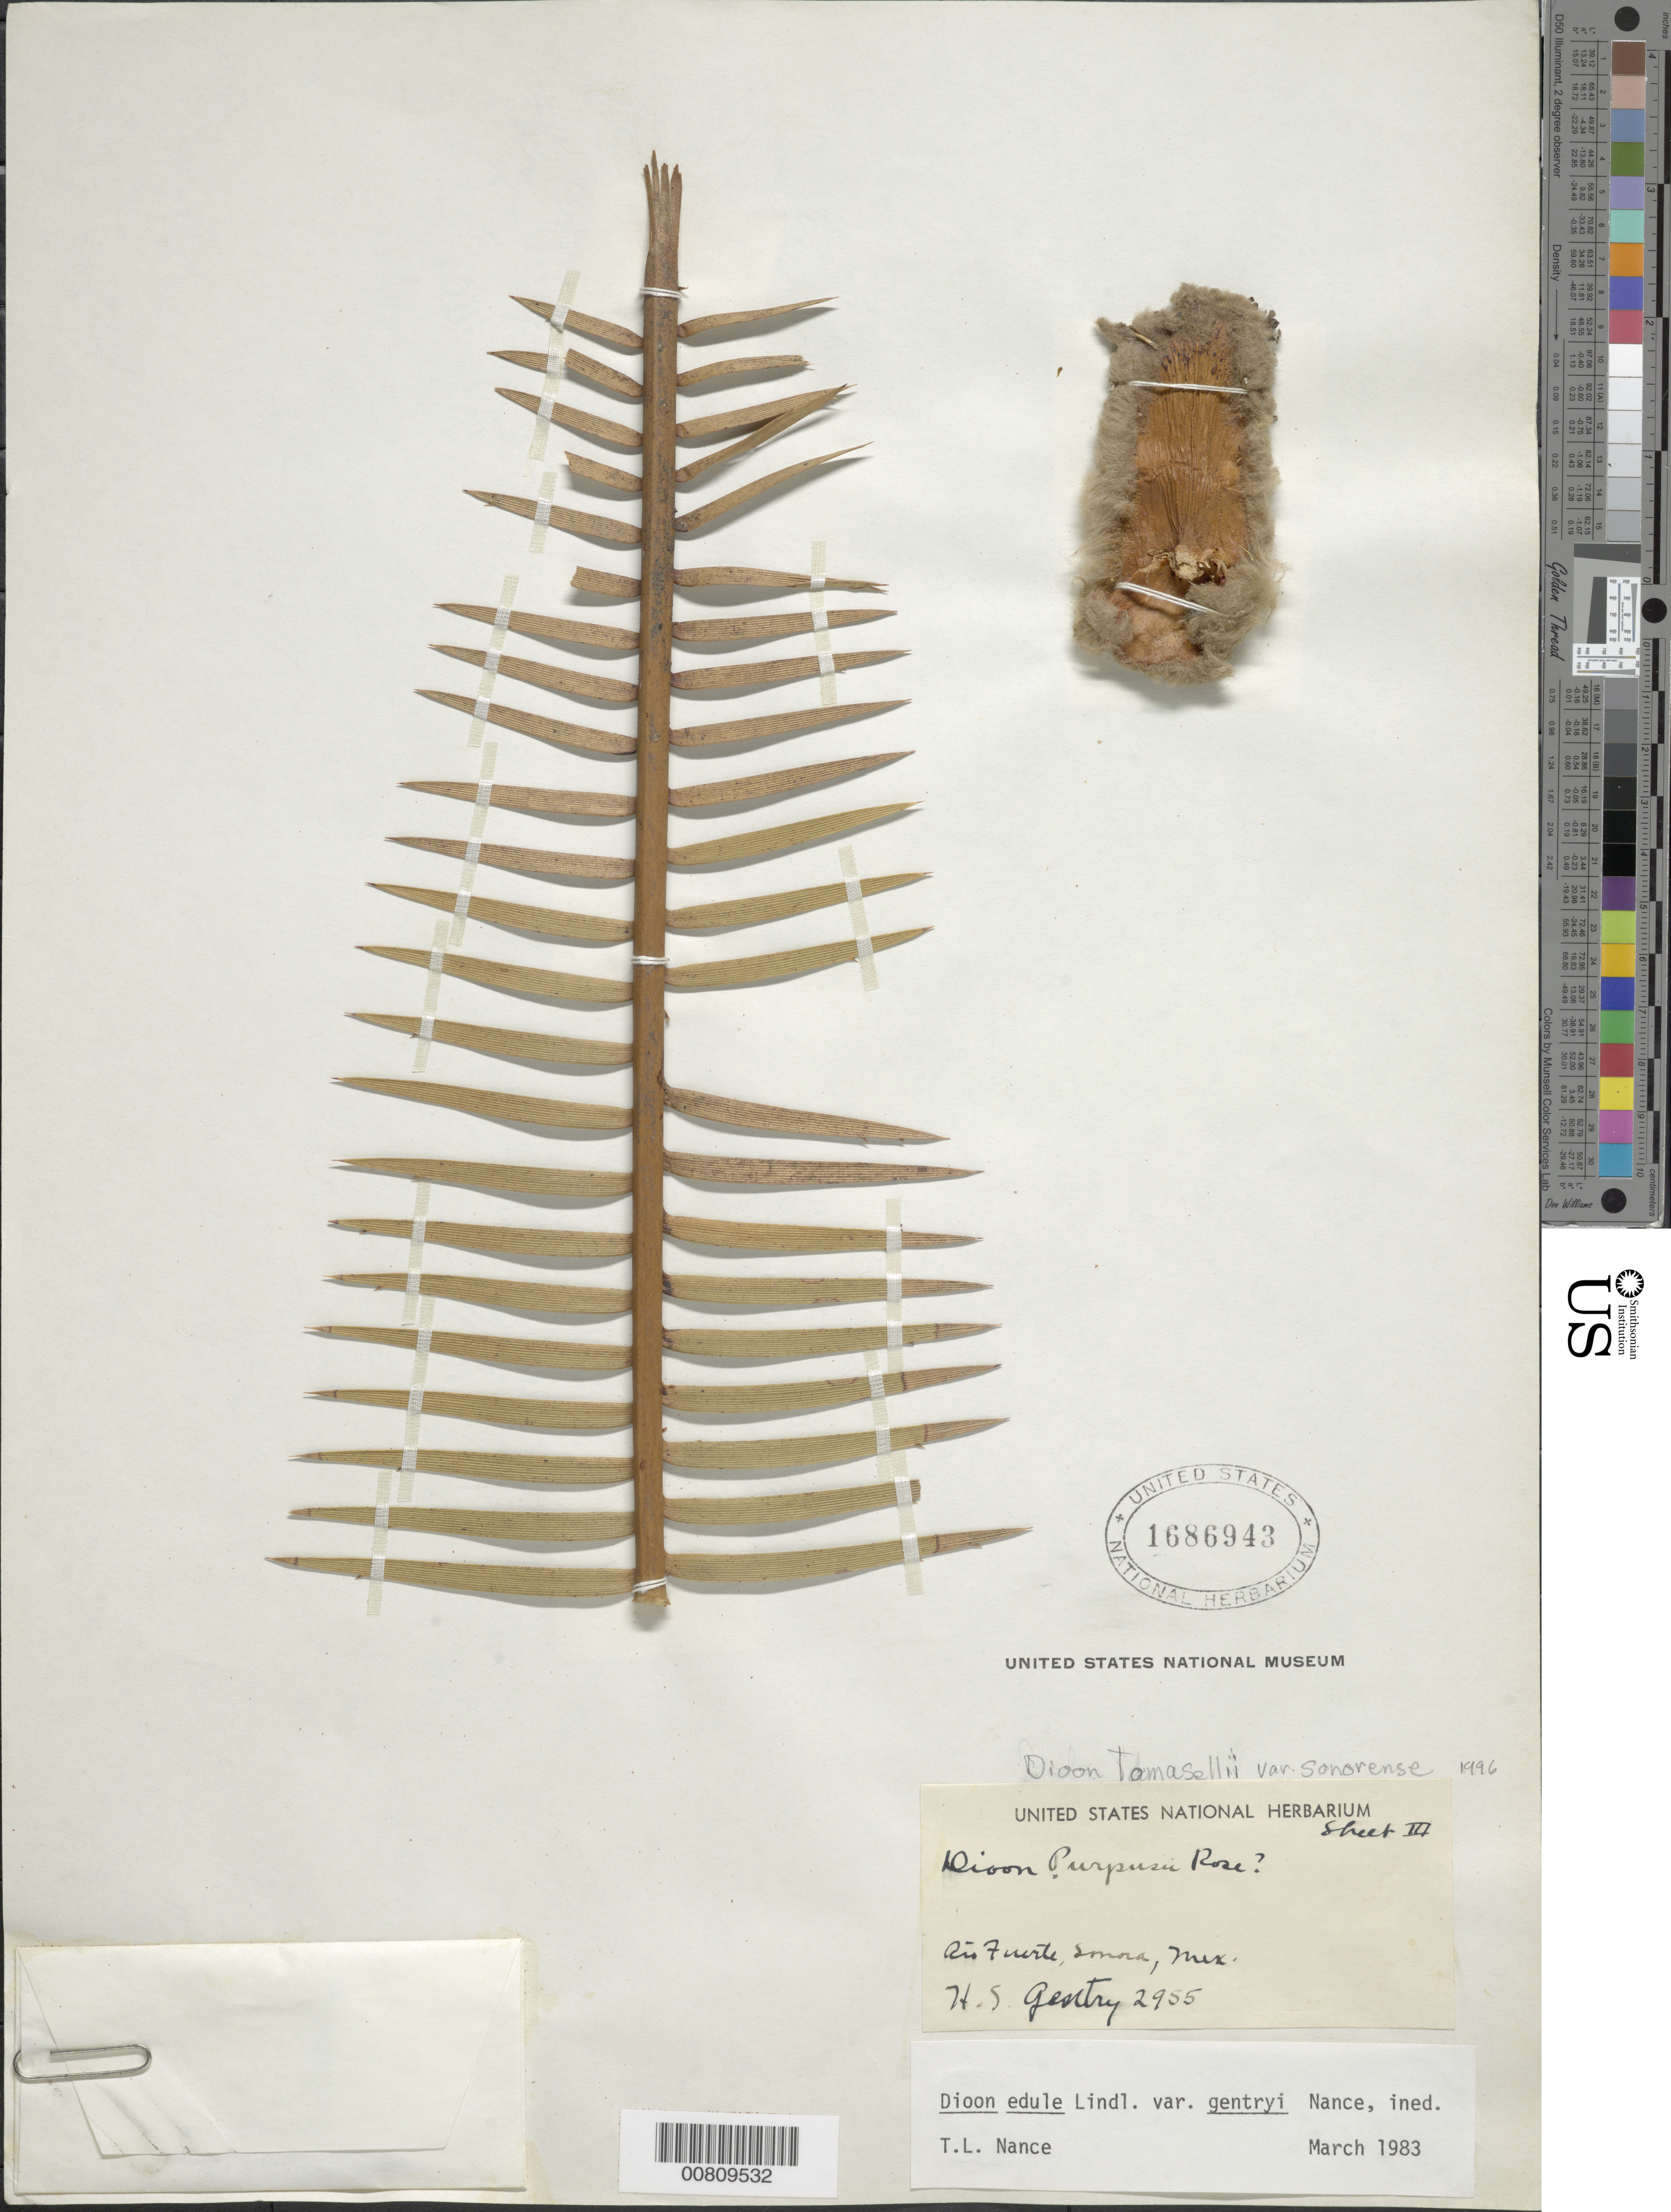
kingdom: Plantae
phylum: Tracheophyta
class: Cycadopsida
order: Cycadales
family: Zamiaceae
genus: Dioon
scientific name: Dioon tomasellii var. sonorense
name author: De Luca et al.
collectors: H. S. Gentry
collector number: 2955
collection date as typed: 22 Oct 1936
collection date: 1936-10-22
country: Mexico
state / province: Sonora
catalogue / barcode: US 1686943